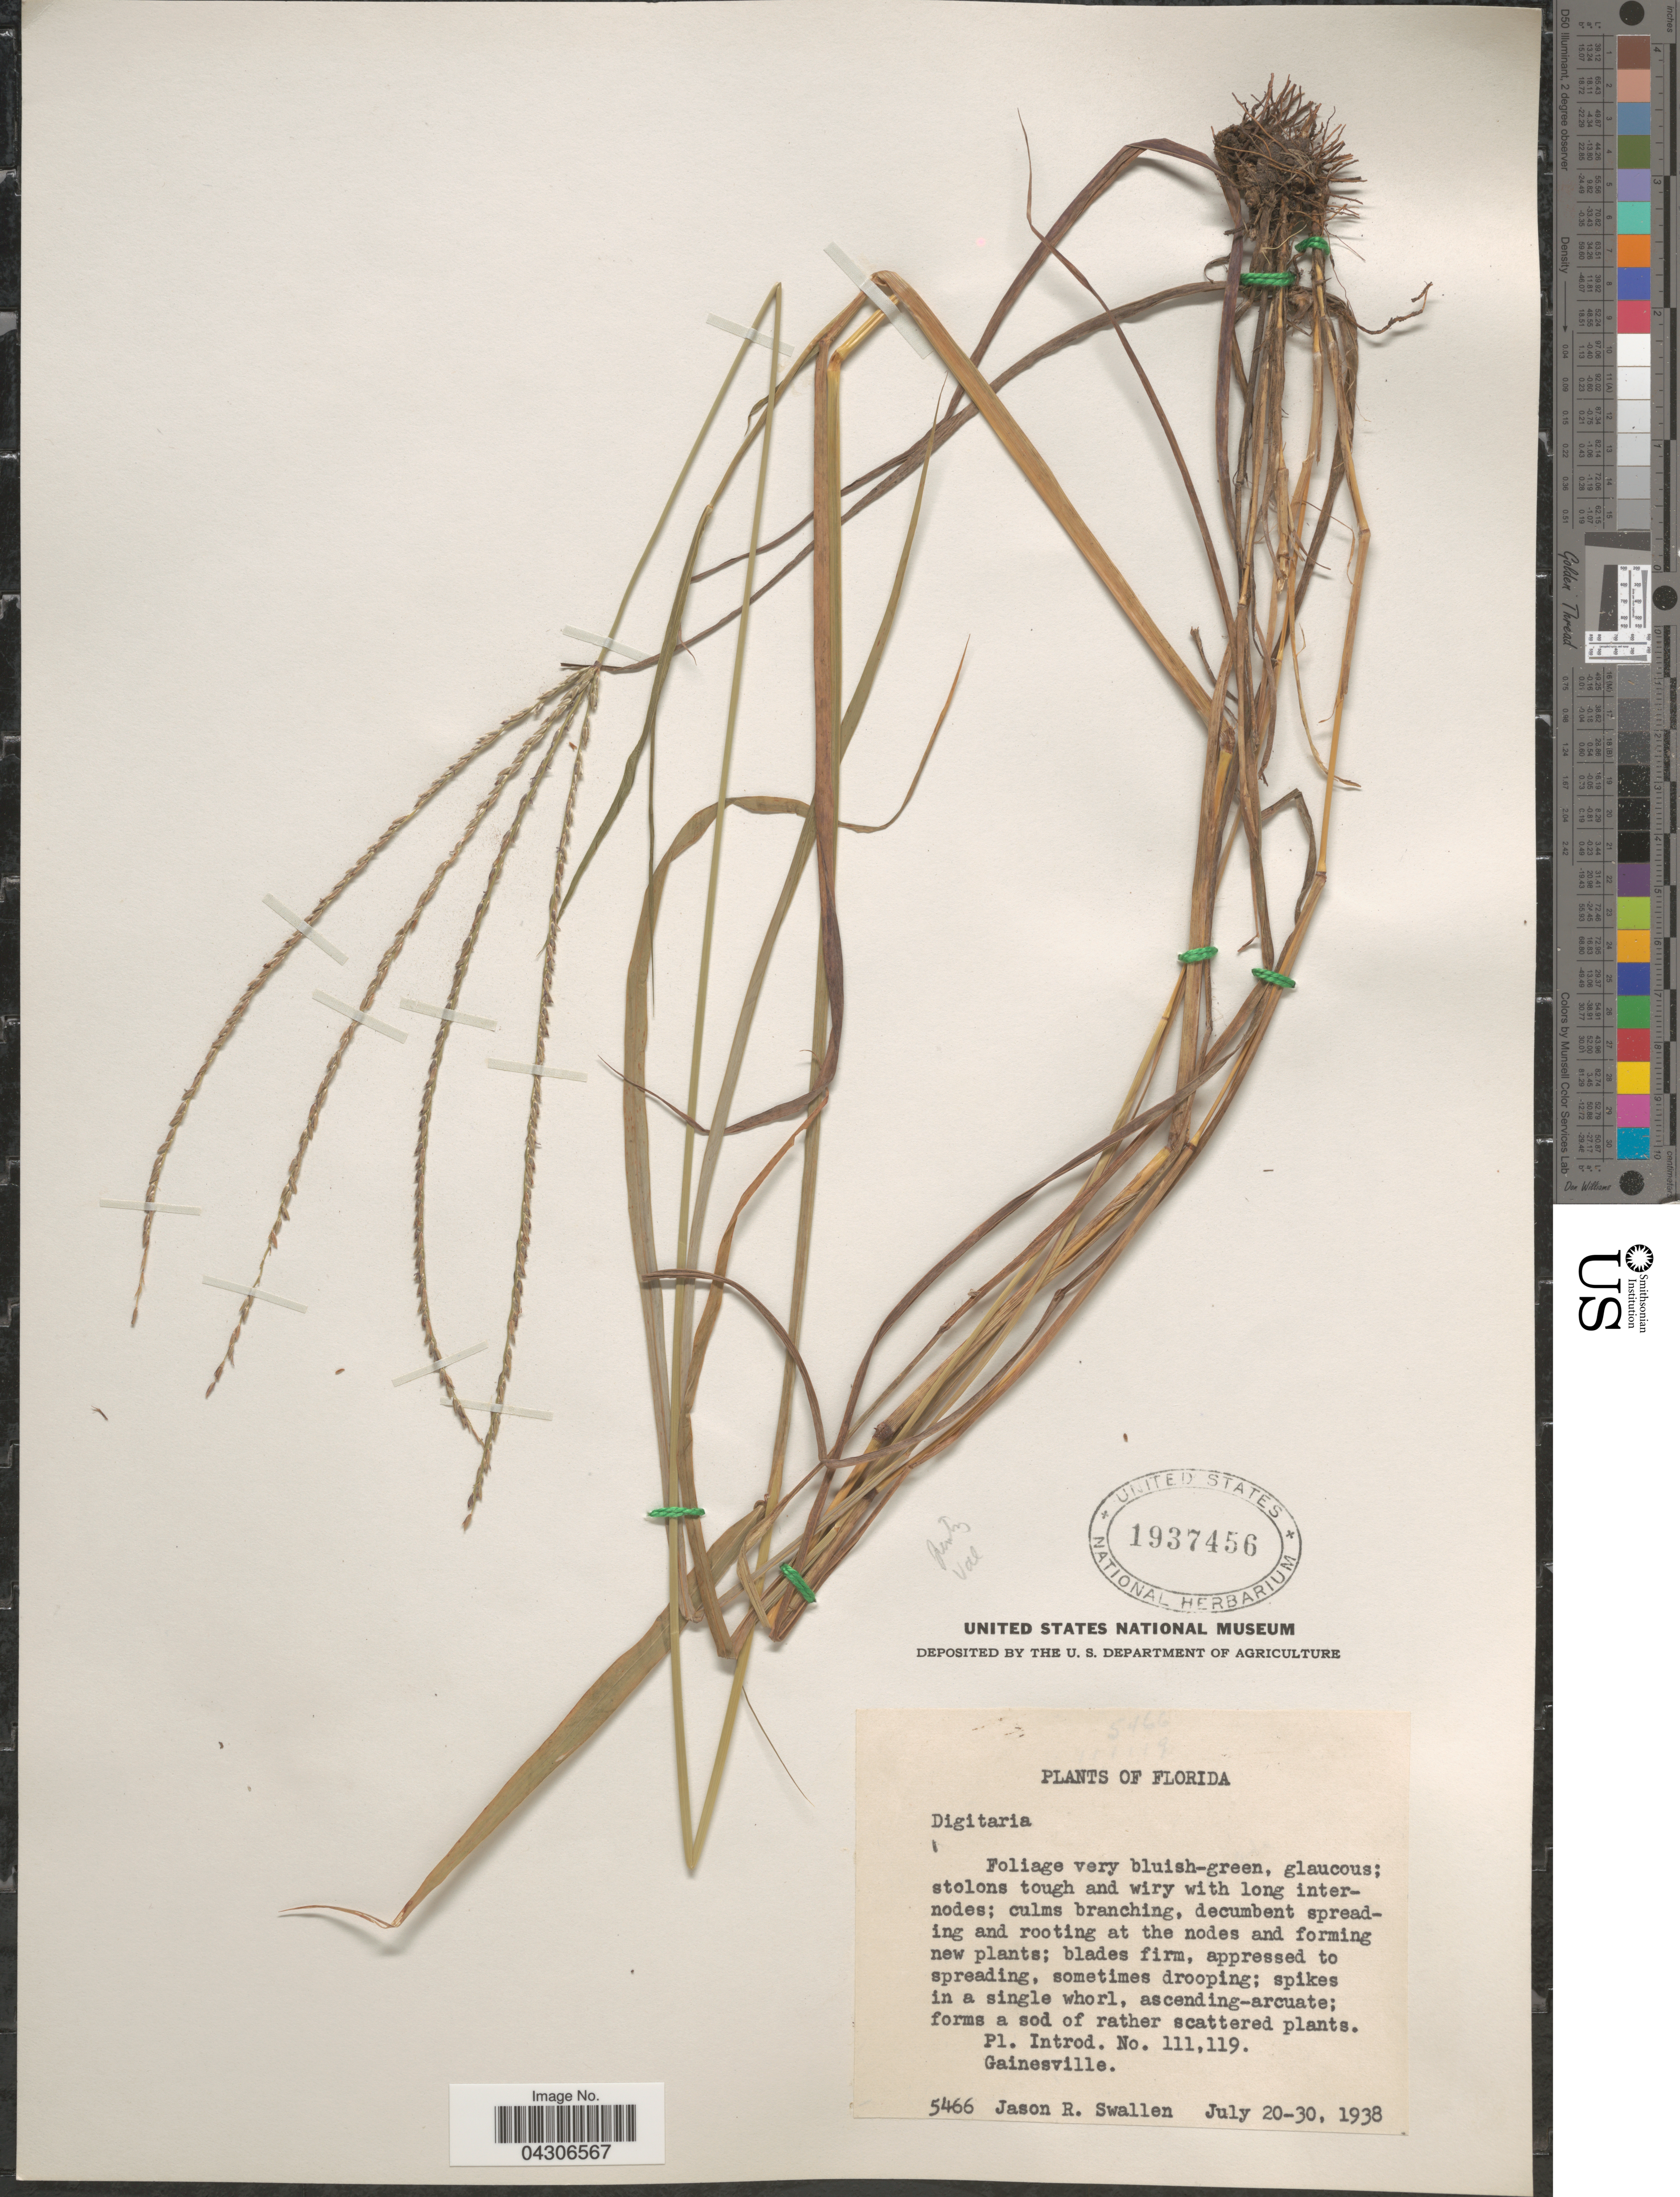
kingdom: Plantae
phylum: Tracheophyta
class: Liliopsida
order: Poales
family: Poaceae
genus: Digitaria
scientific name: Digitaria sp.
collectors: J. R. Swallen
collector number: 5466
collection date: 1938-07-20/1938-07-30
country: United States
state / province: Florida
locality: Gainesville.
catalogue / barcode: US 1937456